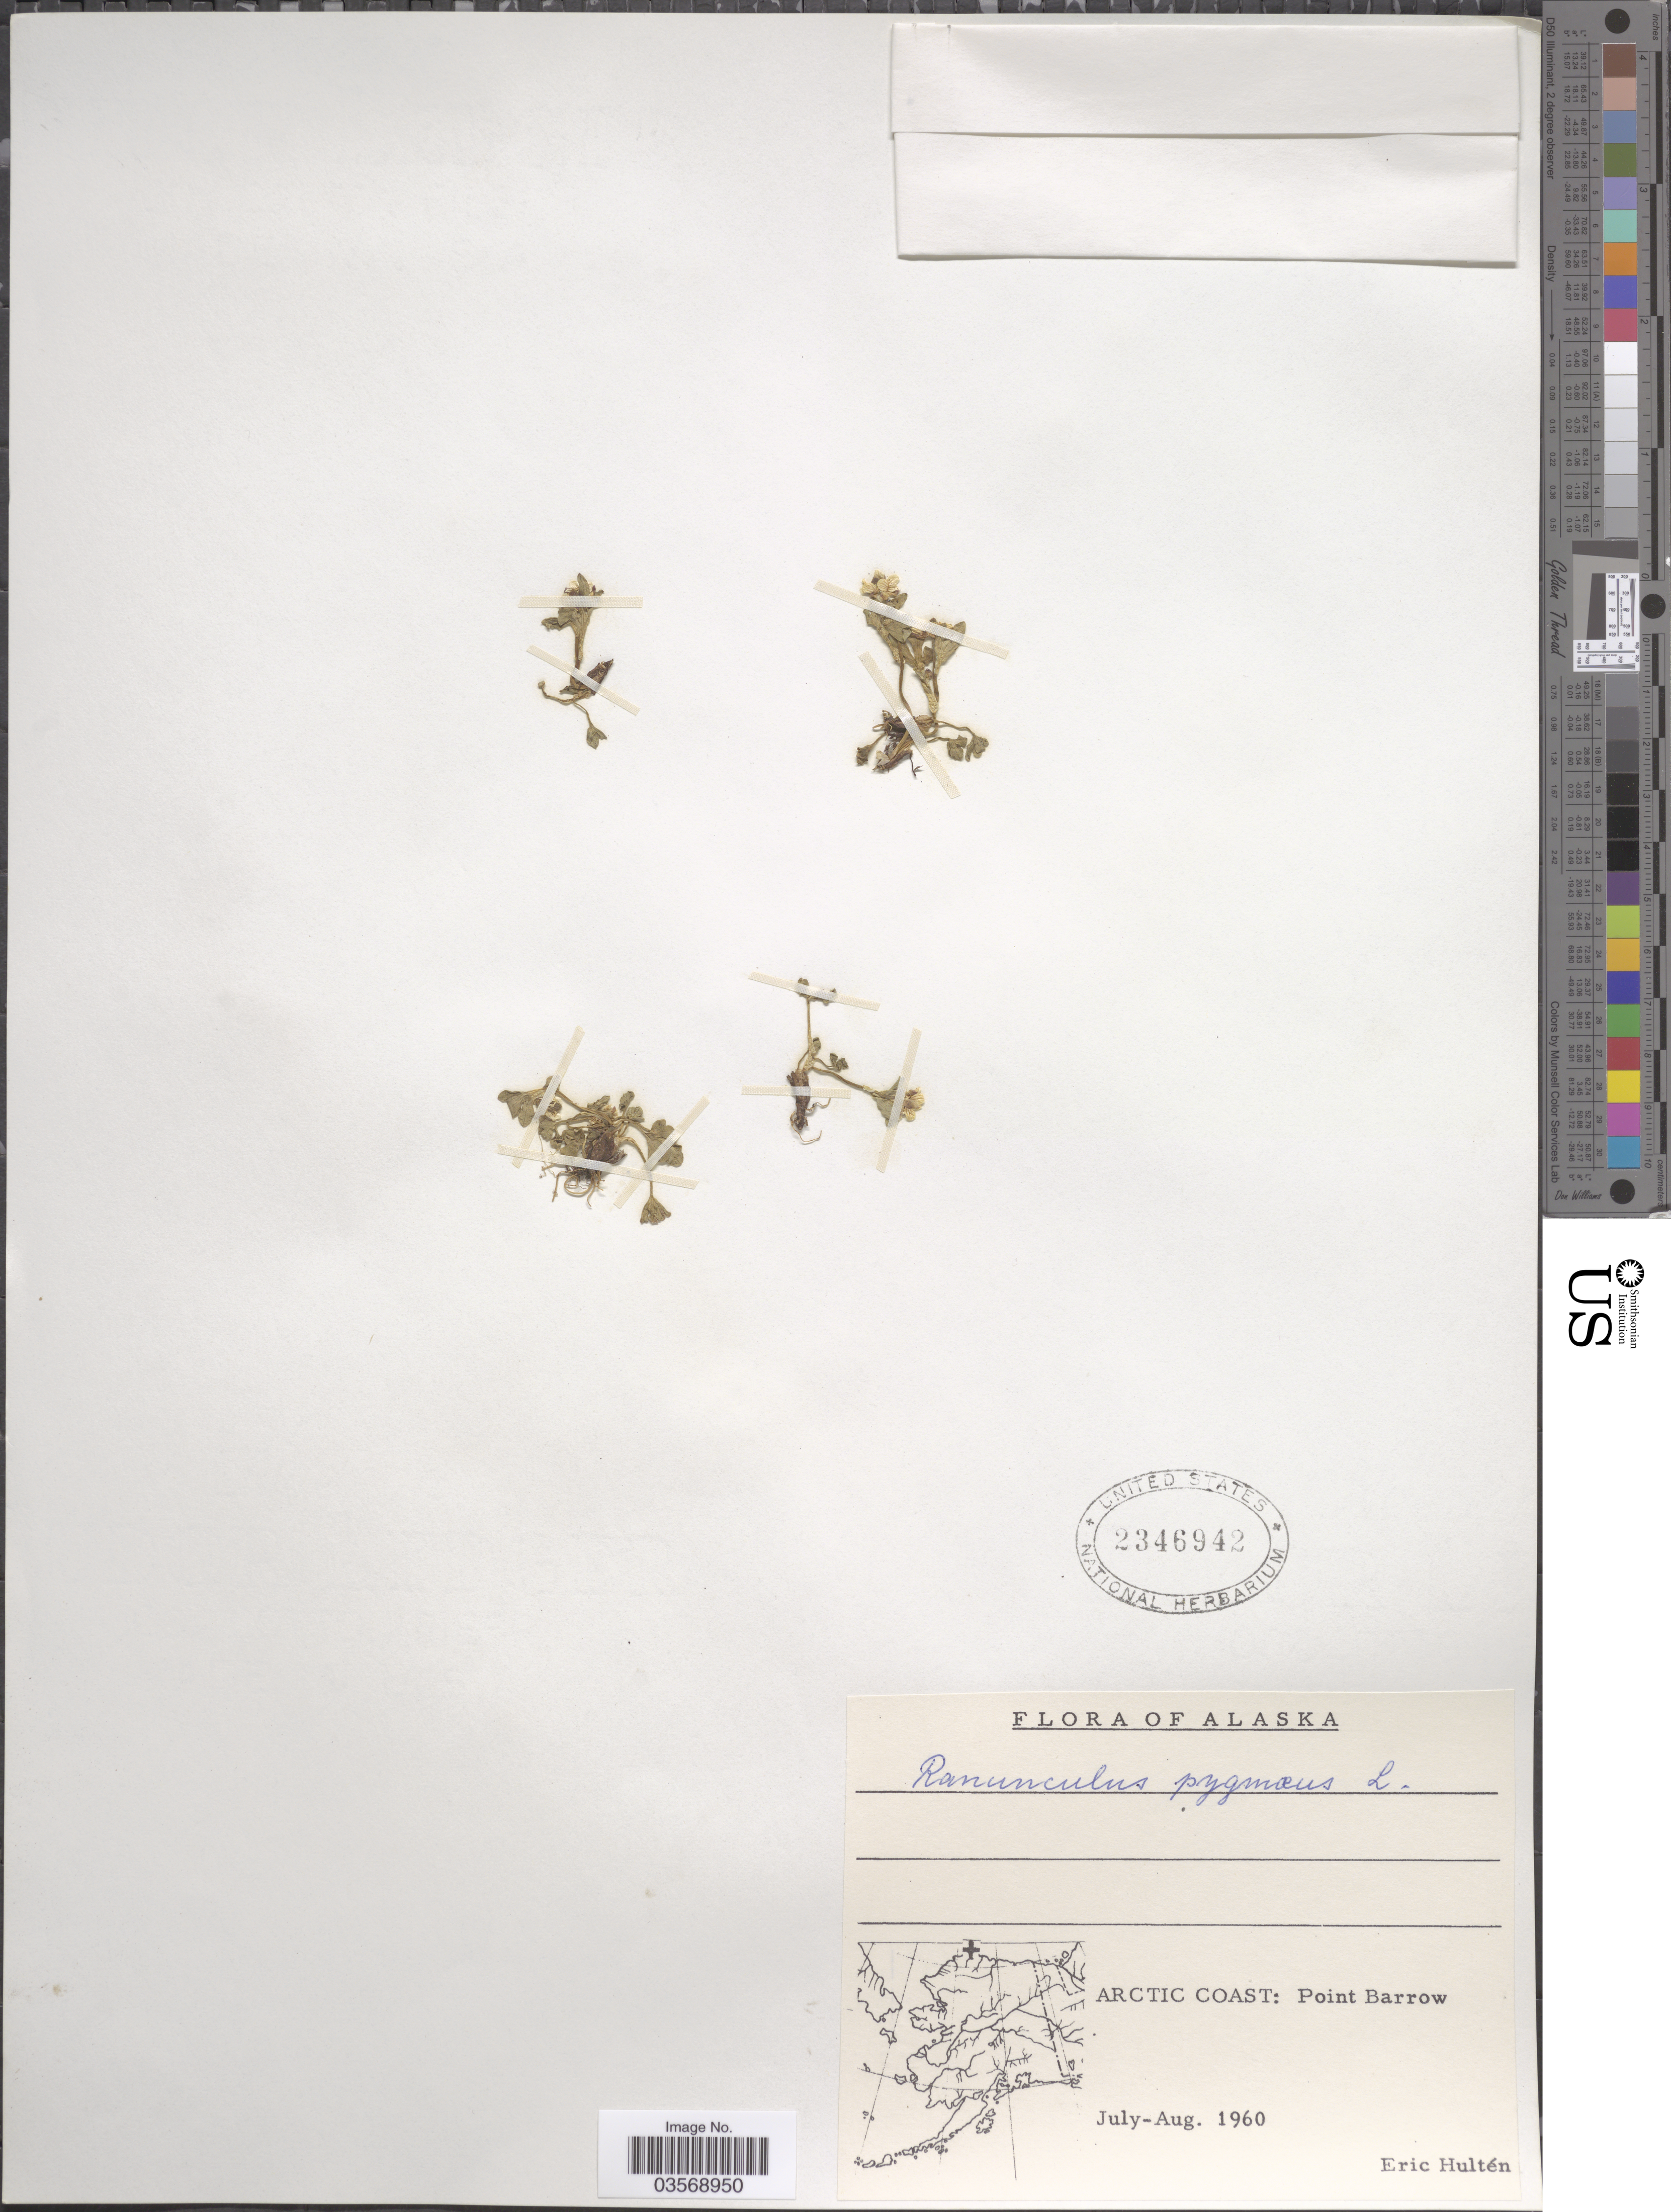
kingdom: Plantae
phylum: Tracheophyta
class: Magnoliopsida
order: Ranunculales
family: Ranunculaceae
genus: Ranunculus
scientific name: Ranunculus pygmaeus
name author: Wahlenb.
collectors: E. G. Hultén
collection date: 1960-07/1960-08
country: United States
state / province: Alaska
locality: Arctic Coast: Point Barrow.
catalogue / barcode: US 2346942